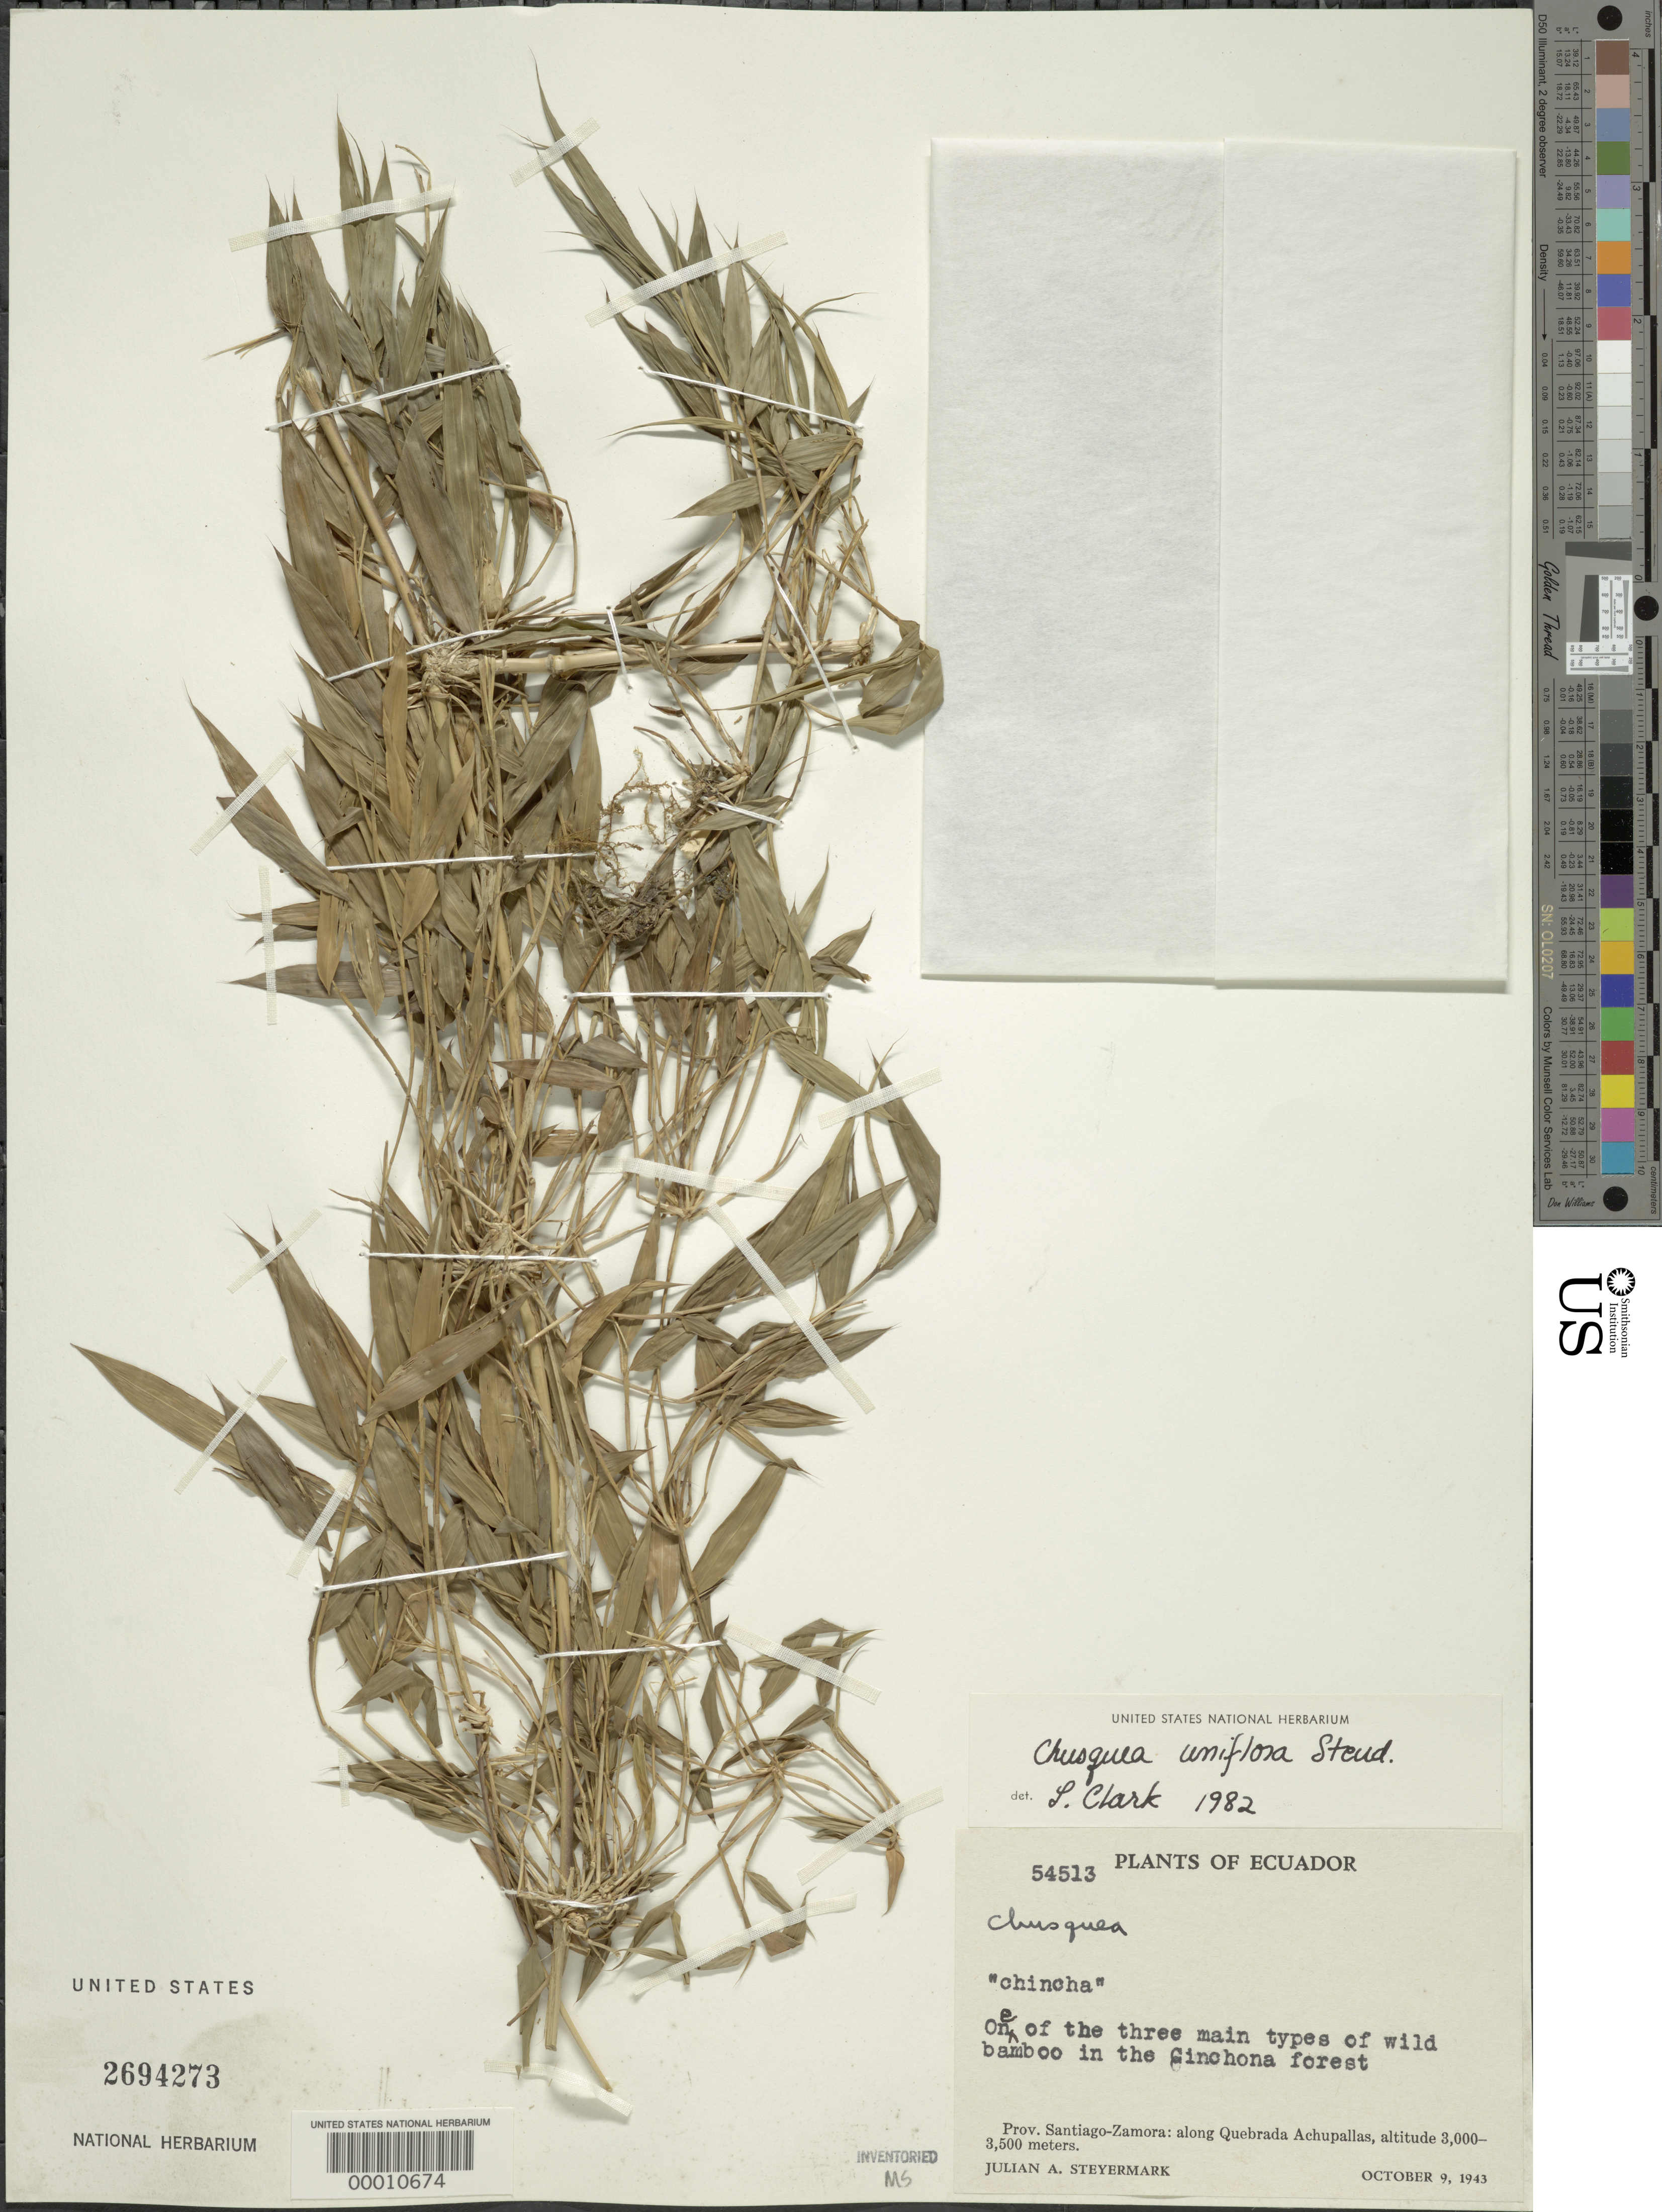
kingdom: Plantae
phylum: Tracheophyta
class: Liliopsida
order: Poales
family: Poaceae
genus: Chusquea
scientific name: Chusquea uniflora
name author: Steud.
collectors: J. Steyermark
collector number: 54513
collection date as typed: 09 Oct 1943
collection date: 1943-10-09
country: Ecuador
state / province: Morona-Santiago / Zamora-Chinchipe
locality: Quebrada achupallas; Prov. Santiago-Zamora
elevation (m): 3000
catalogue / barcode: US 2694273